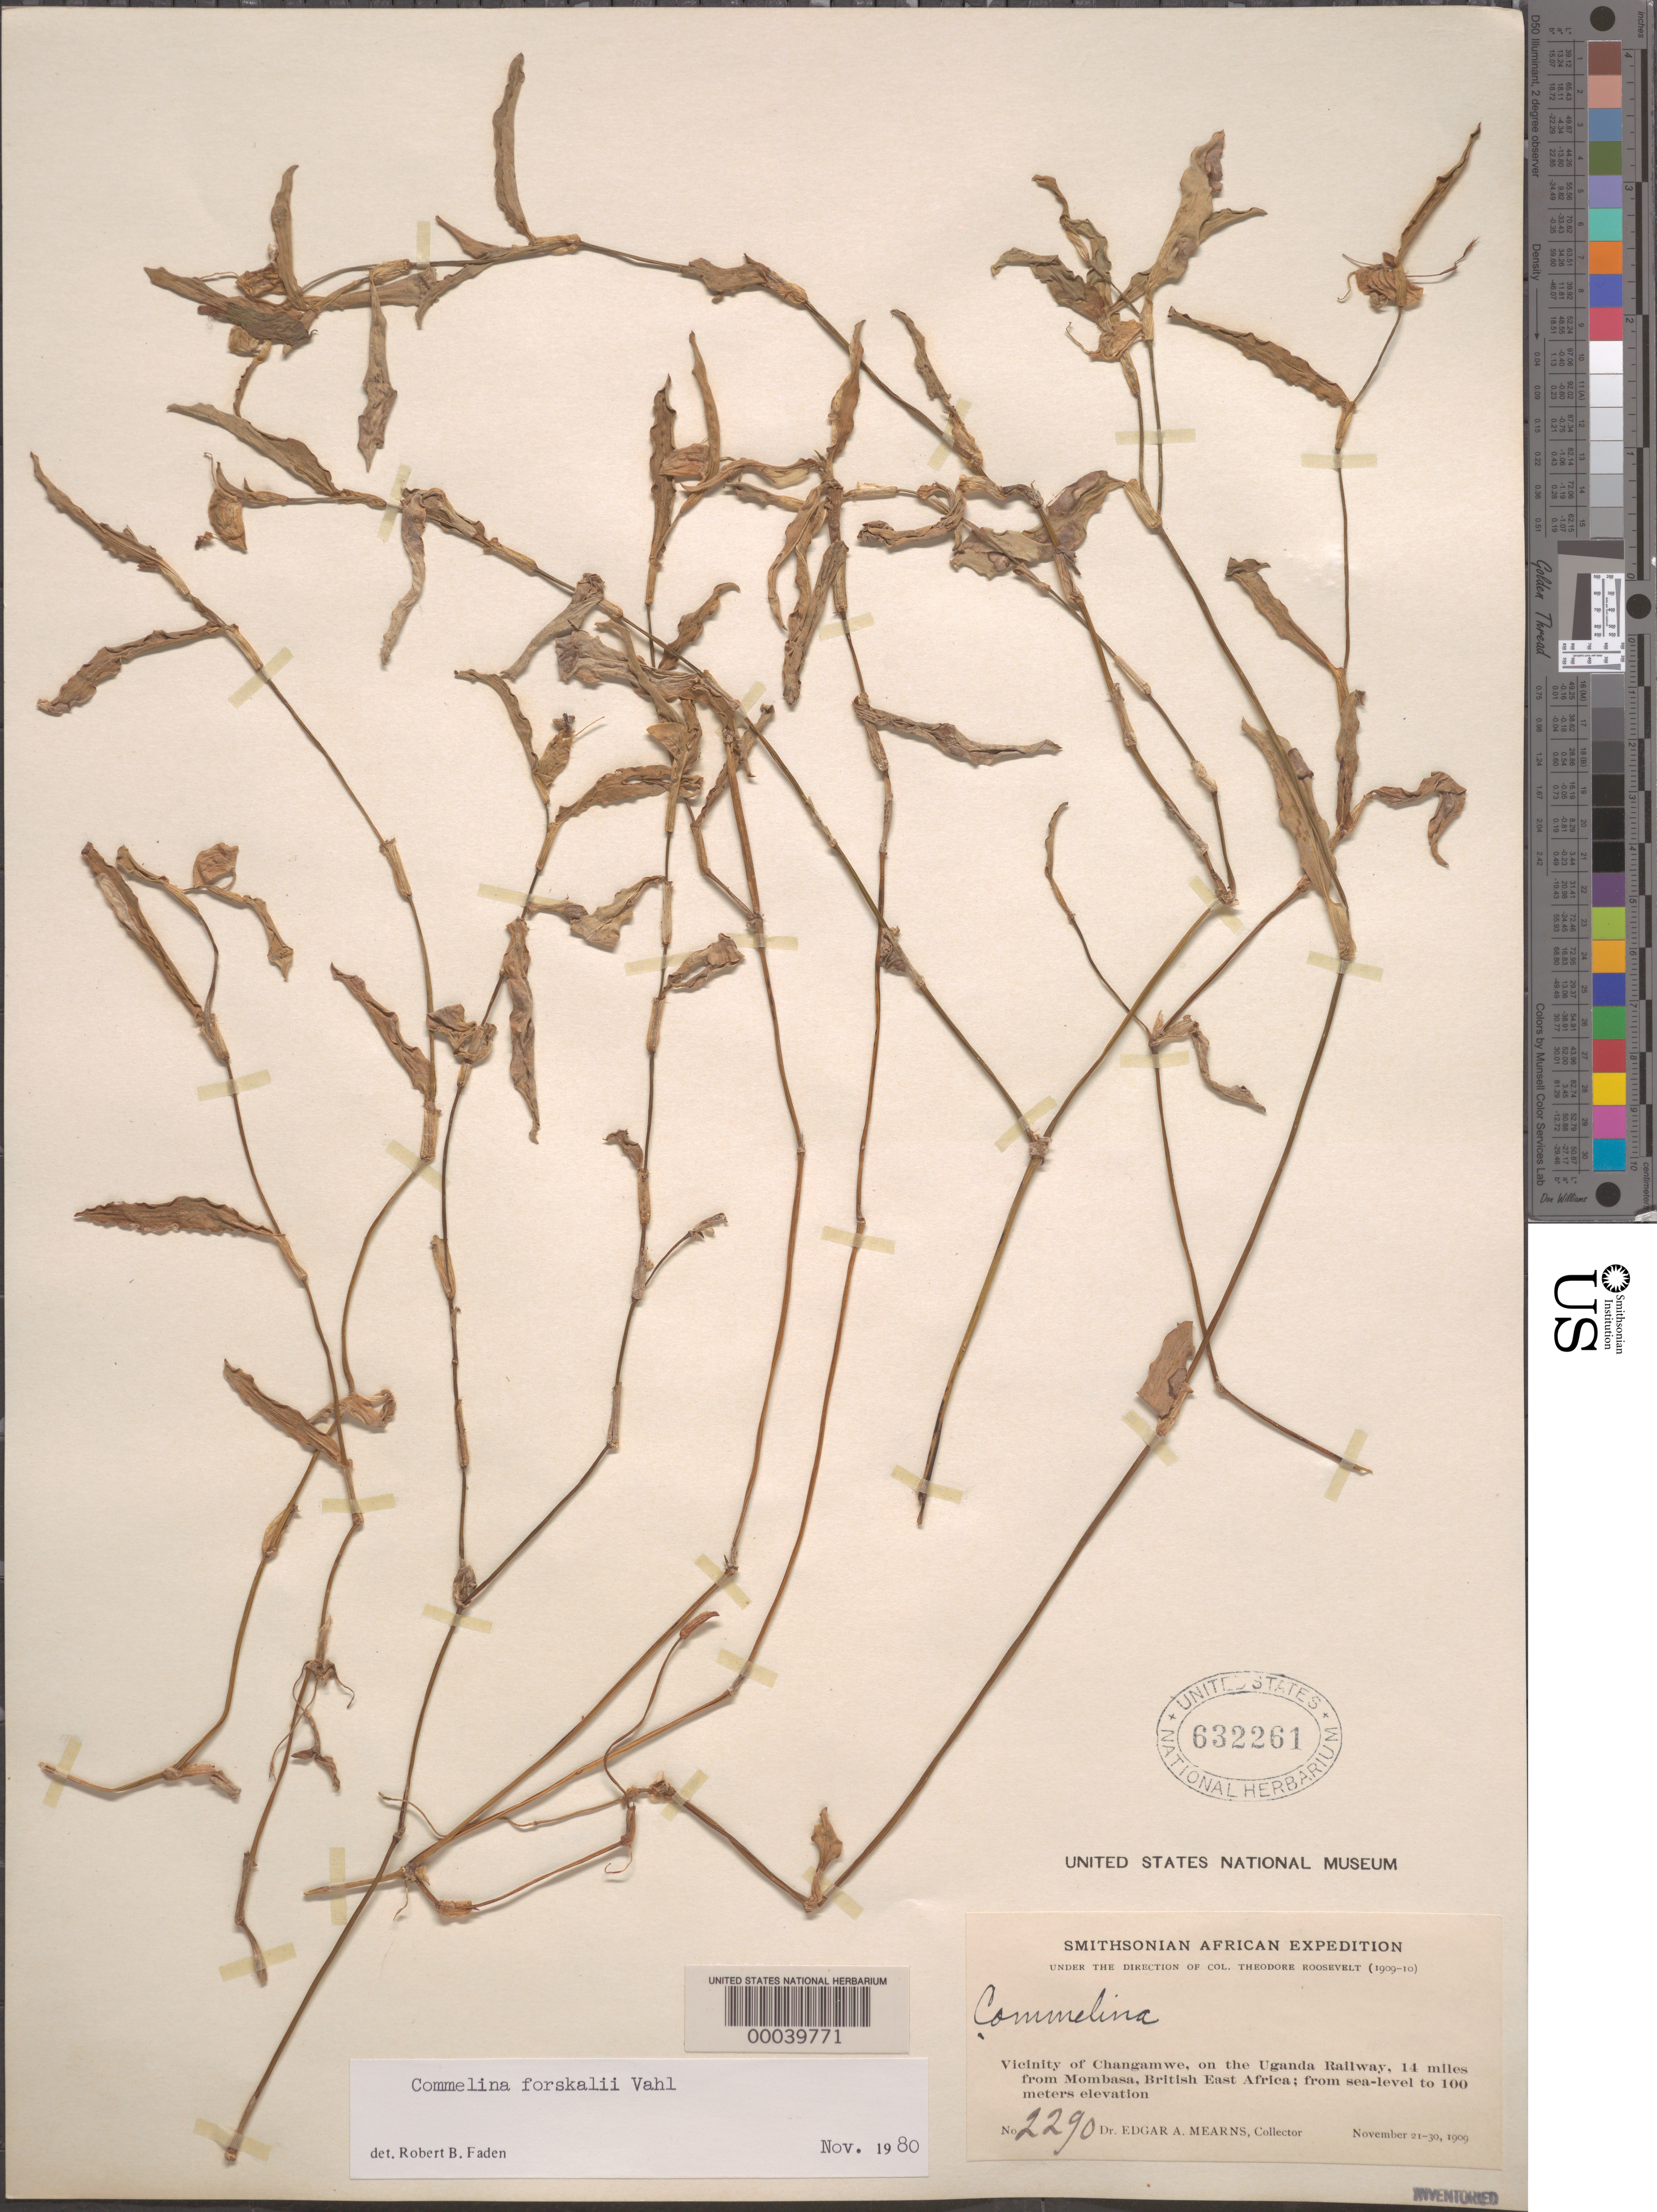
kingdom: Plantae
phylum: Tracheophyta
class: Liliopsida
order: Commelinales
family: Commelinaceae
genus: Commelina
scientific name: Commelina forskaolii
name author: Vahl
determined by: Faden, Robert B., (US), Smithsonian Institution - National Museum of Natural History (UNITED STATES)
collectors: E. A. Mearns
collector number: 2290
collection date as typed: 21 Nov 1909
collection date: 1909-11-21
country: Kenya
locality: Changalwe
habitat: Railway tracks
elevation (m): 0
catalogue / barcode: US 632261